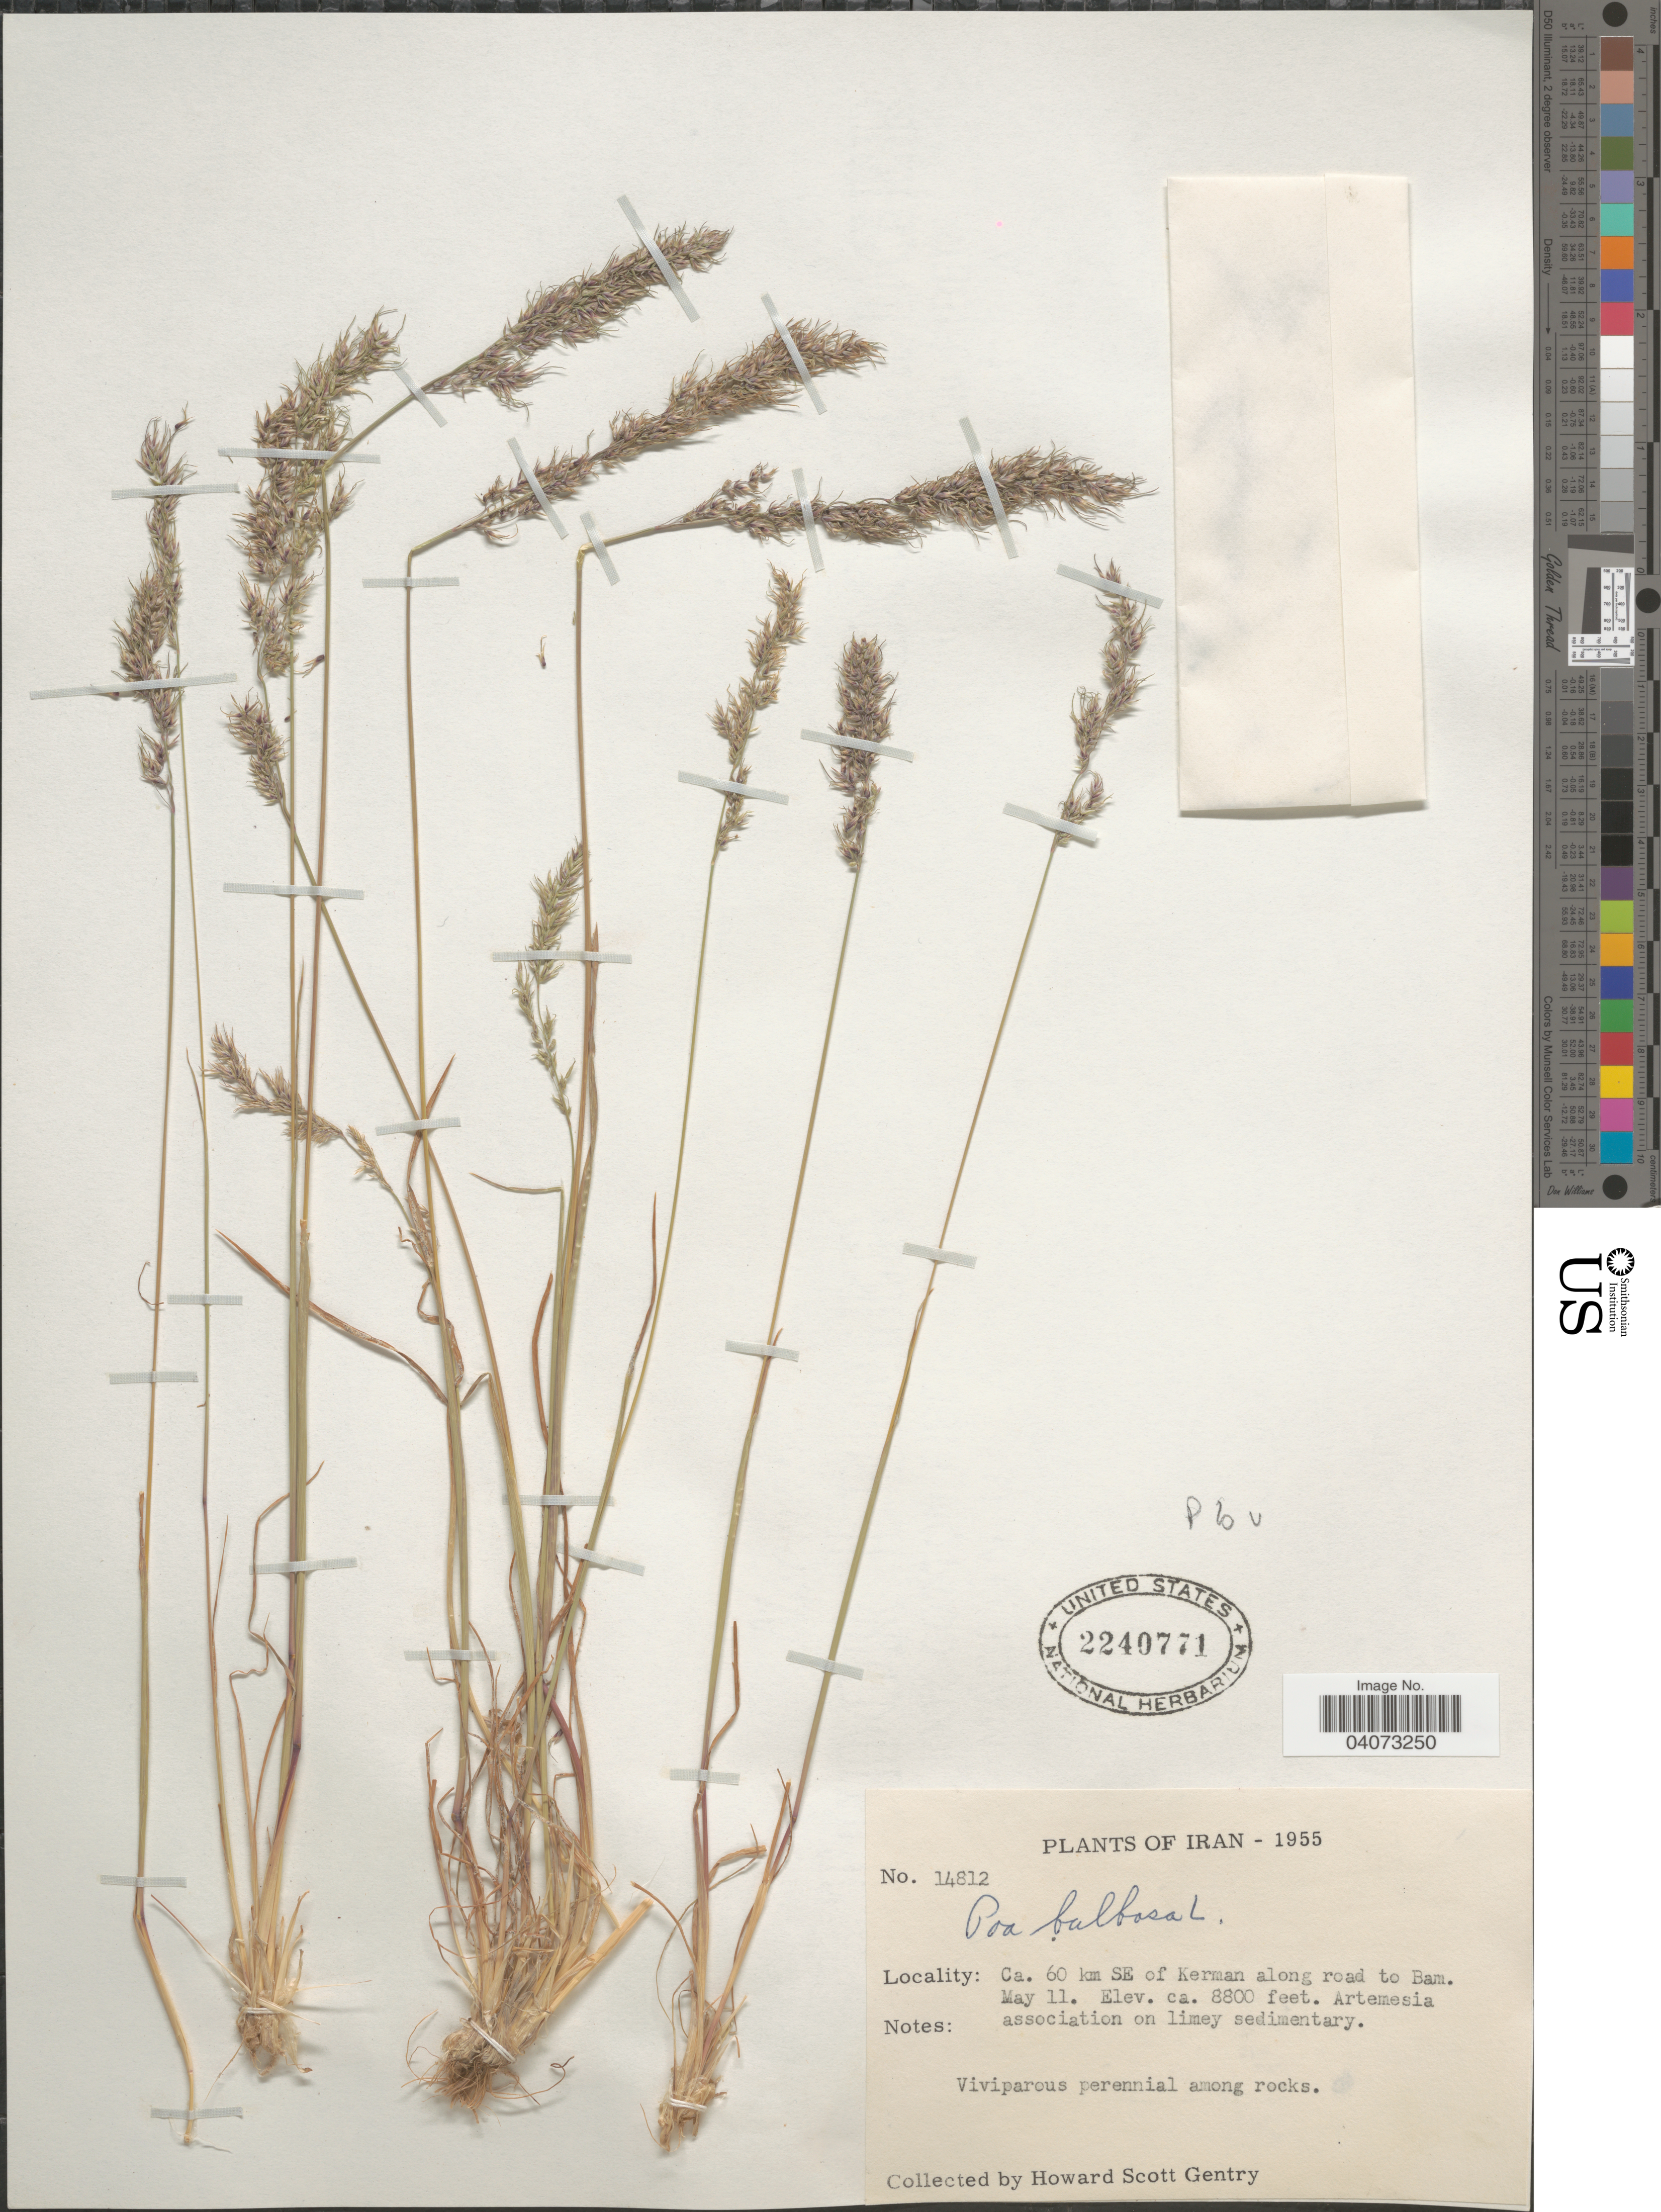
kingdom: Plantae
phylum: Tracheophyta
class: Liliopsida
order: Poales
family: Poaceae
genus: Poa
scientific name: Poa bactriana var. vivipara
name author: Tzvelev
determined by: Soreng, Robert J., Research Associate (BOT), Smithsonian Institution - National Museum of Natural History (UNITED STATES)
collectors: H. S. Gentry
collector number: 14812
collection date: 1955-05-11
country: Iran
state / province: Kerman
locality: Ca. 60 km SE of Kerman along road to Bam.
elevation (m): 2682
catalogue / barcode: US 2240771